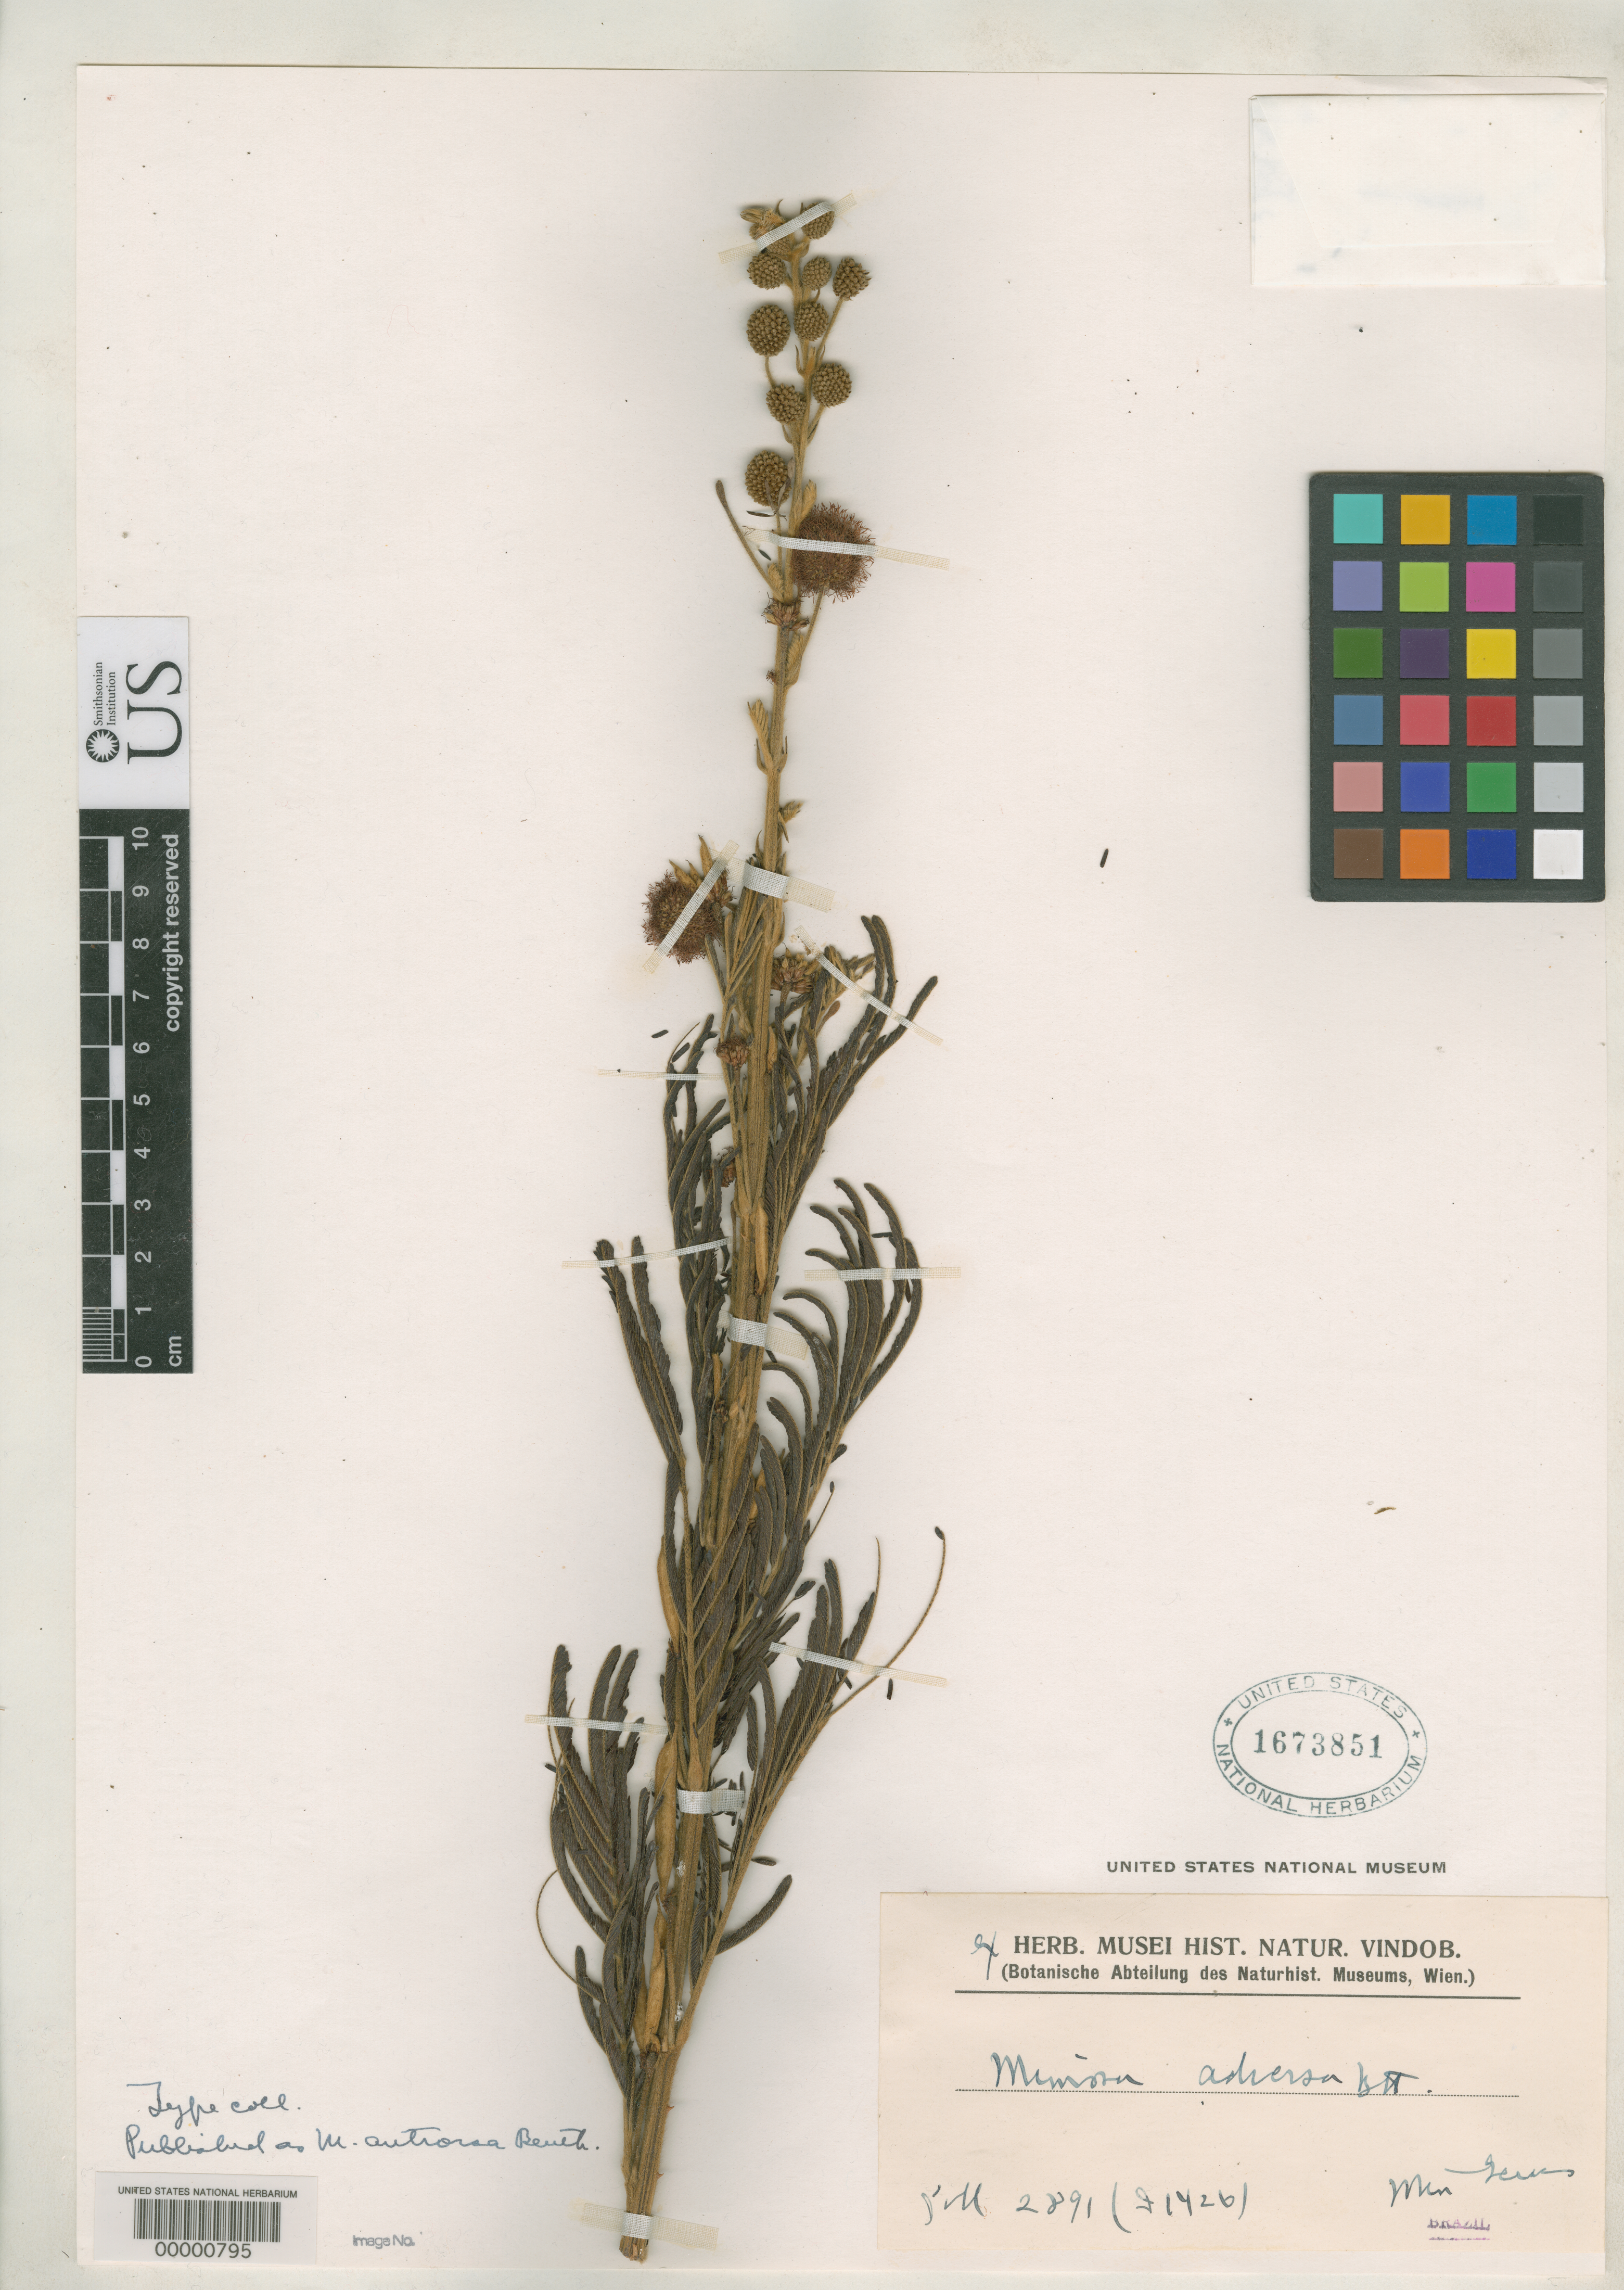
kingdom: Plantae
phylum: Tracheophyta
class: Magnoliopsida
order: Fabales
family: Fabaceae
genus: Mimosa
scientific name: Mimosa antrorsa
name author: Benth.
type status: Type Collection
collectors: J. B. E. Pohl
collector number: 2891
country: Brazil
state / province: Minas Gerais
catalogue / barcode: US 1673851